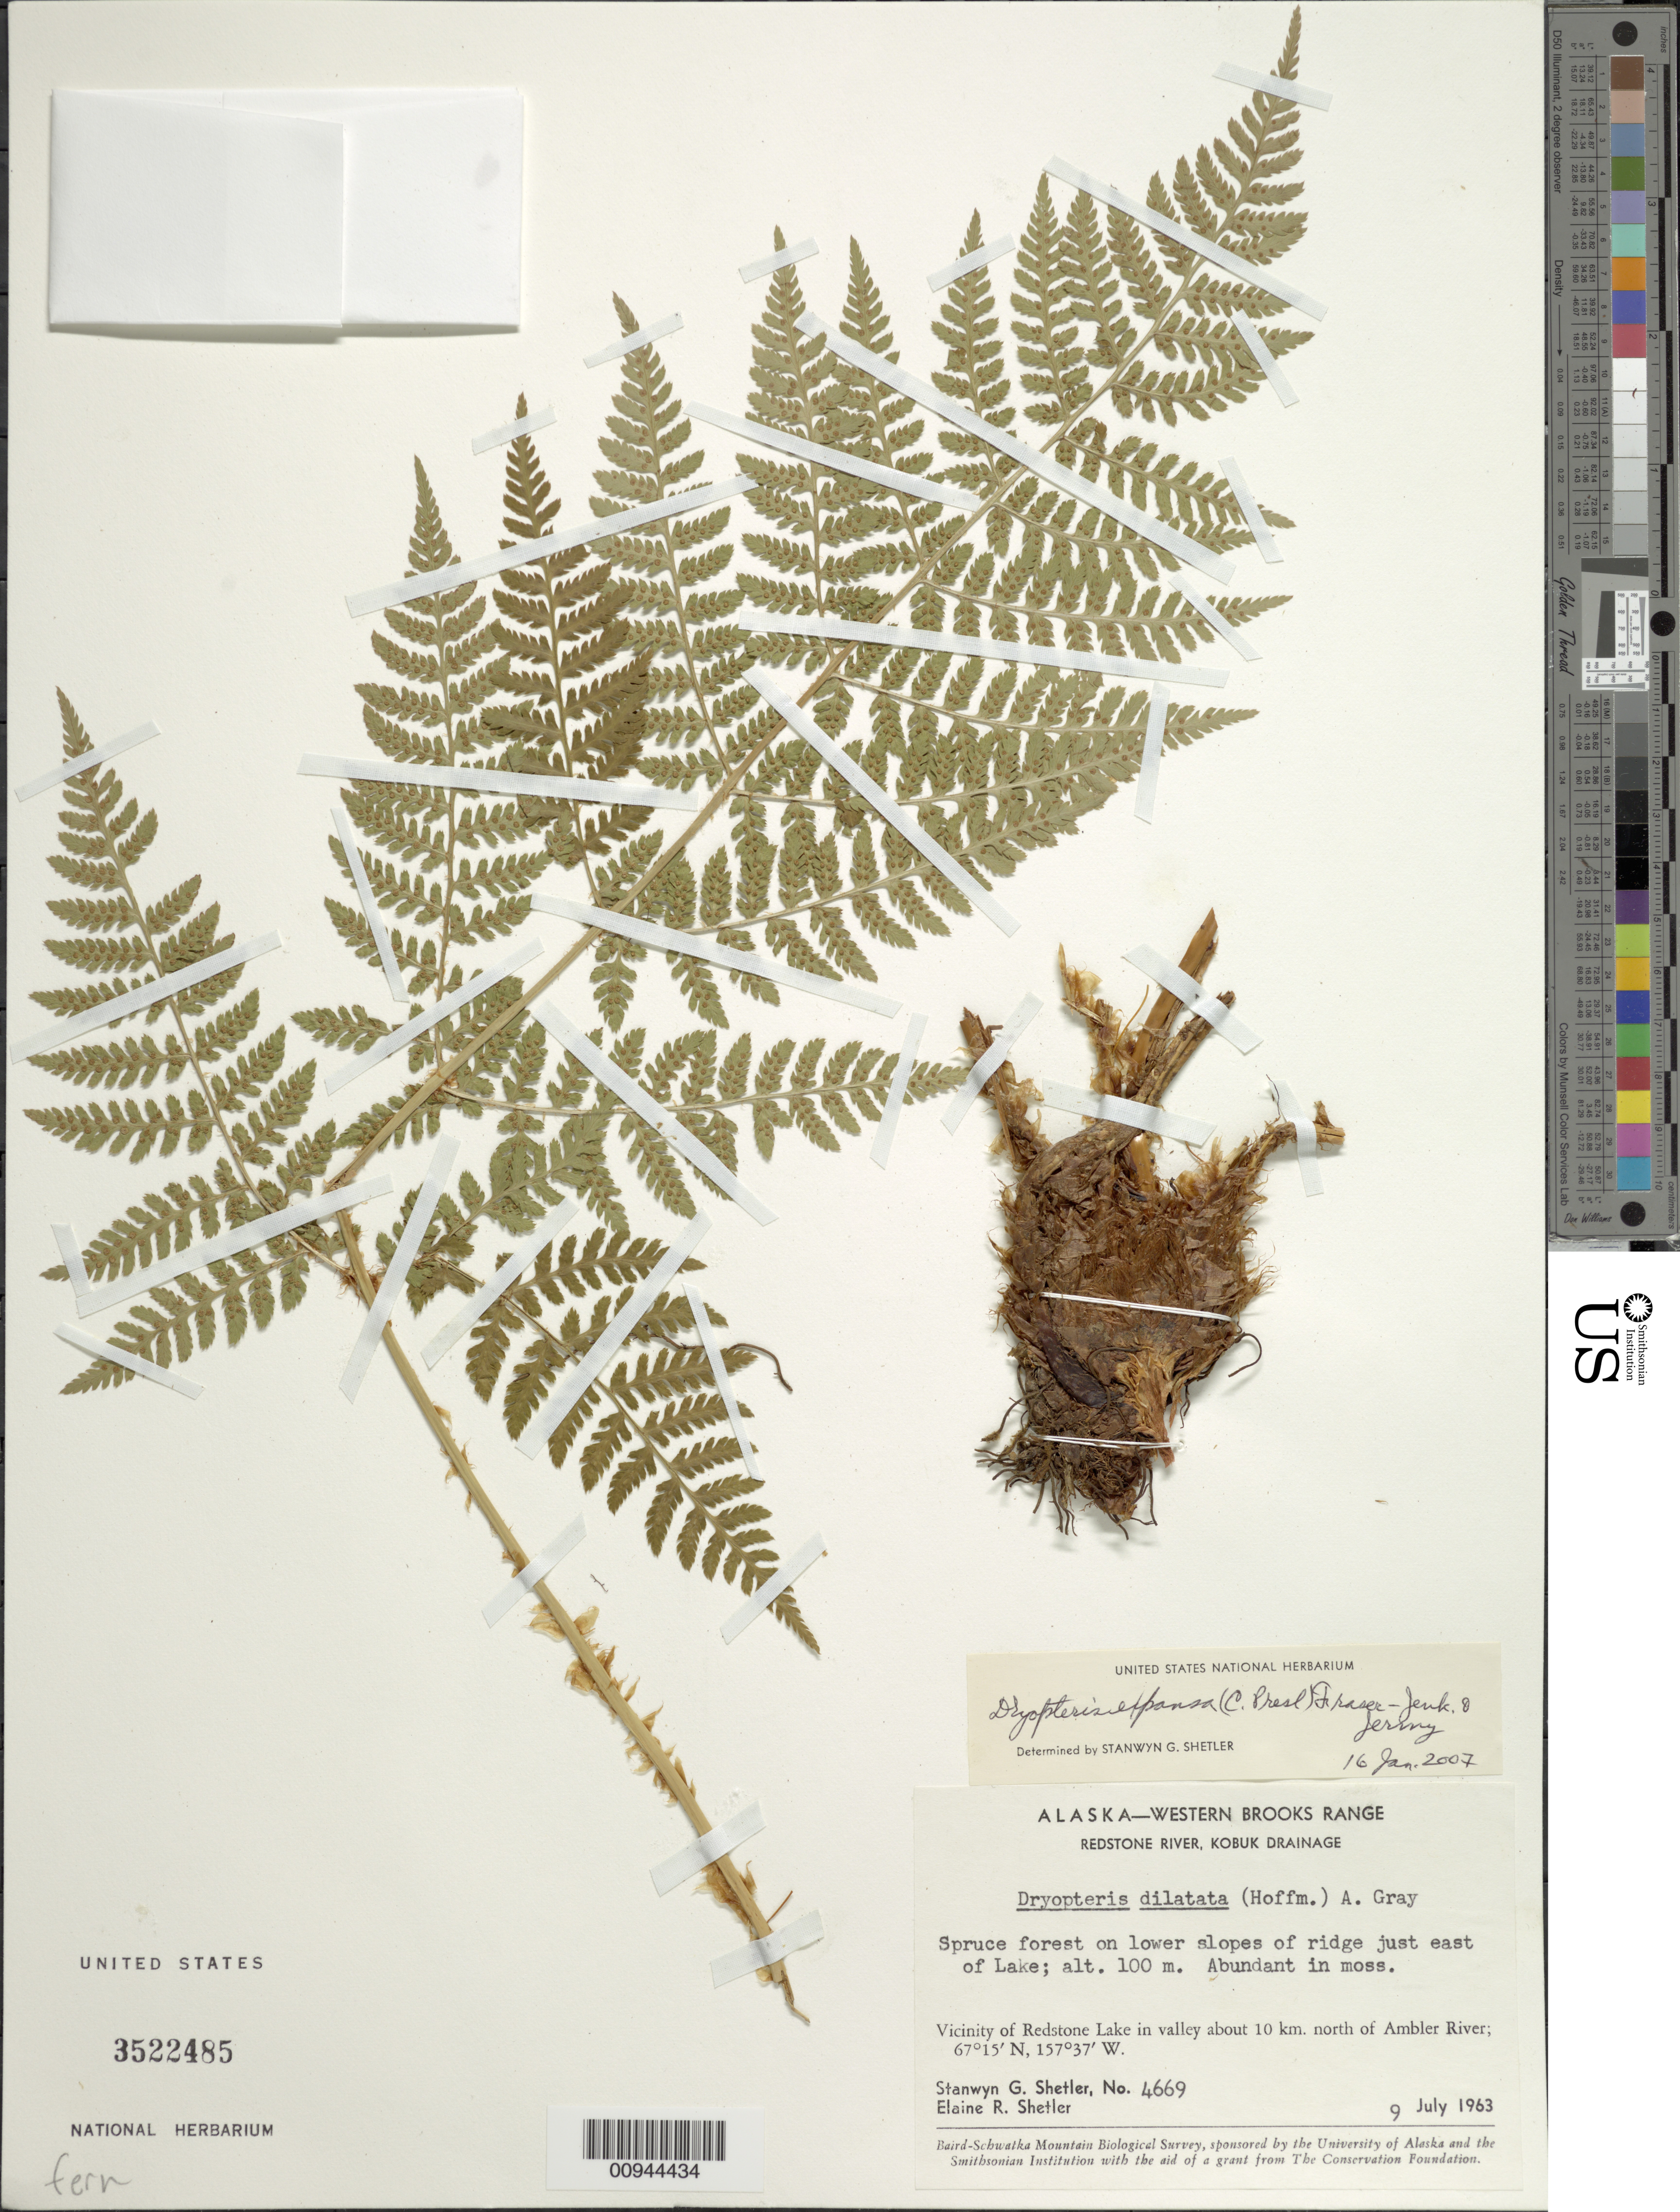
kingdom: Plantae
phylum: Tracheophyta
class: Polypodiopsida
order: Polypodiales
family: Dryopteridaceae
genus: Dryopteris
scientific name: Dryopteris expansa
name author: (C. Presl) Fraser-Jenk. & Jermy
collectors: S. Shetler & E. R. Shetler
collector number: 4669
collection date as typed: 09 Jul 1963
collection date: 1963-07-09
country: United States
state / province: Alaska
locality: Vicinity of Redstone Lake in valley about 10 km. north of Ambler River. Western Brooks Range, Redstone River, Kobuk Drainage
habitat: Spruce forest on lower slopes of ridge just east of Lake.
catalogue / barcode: US 3522485